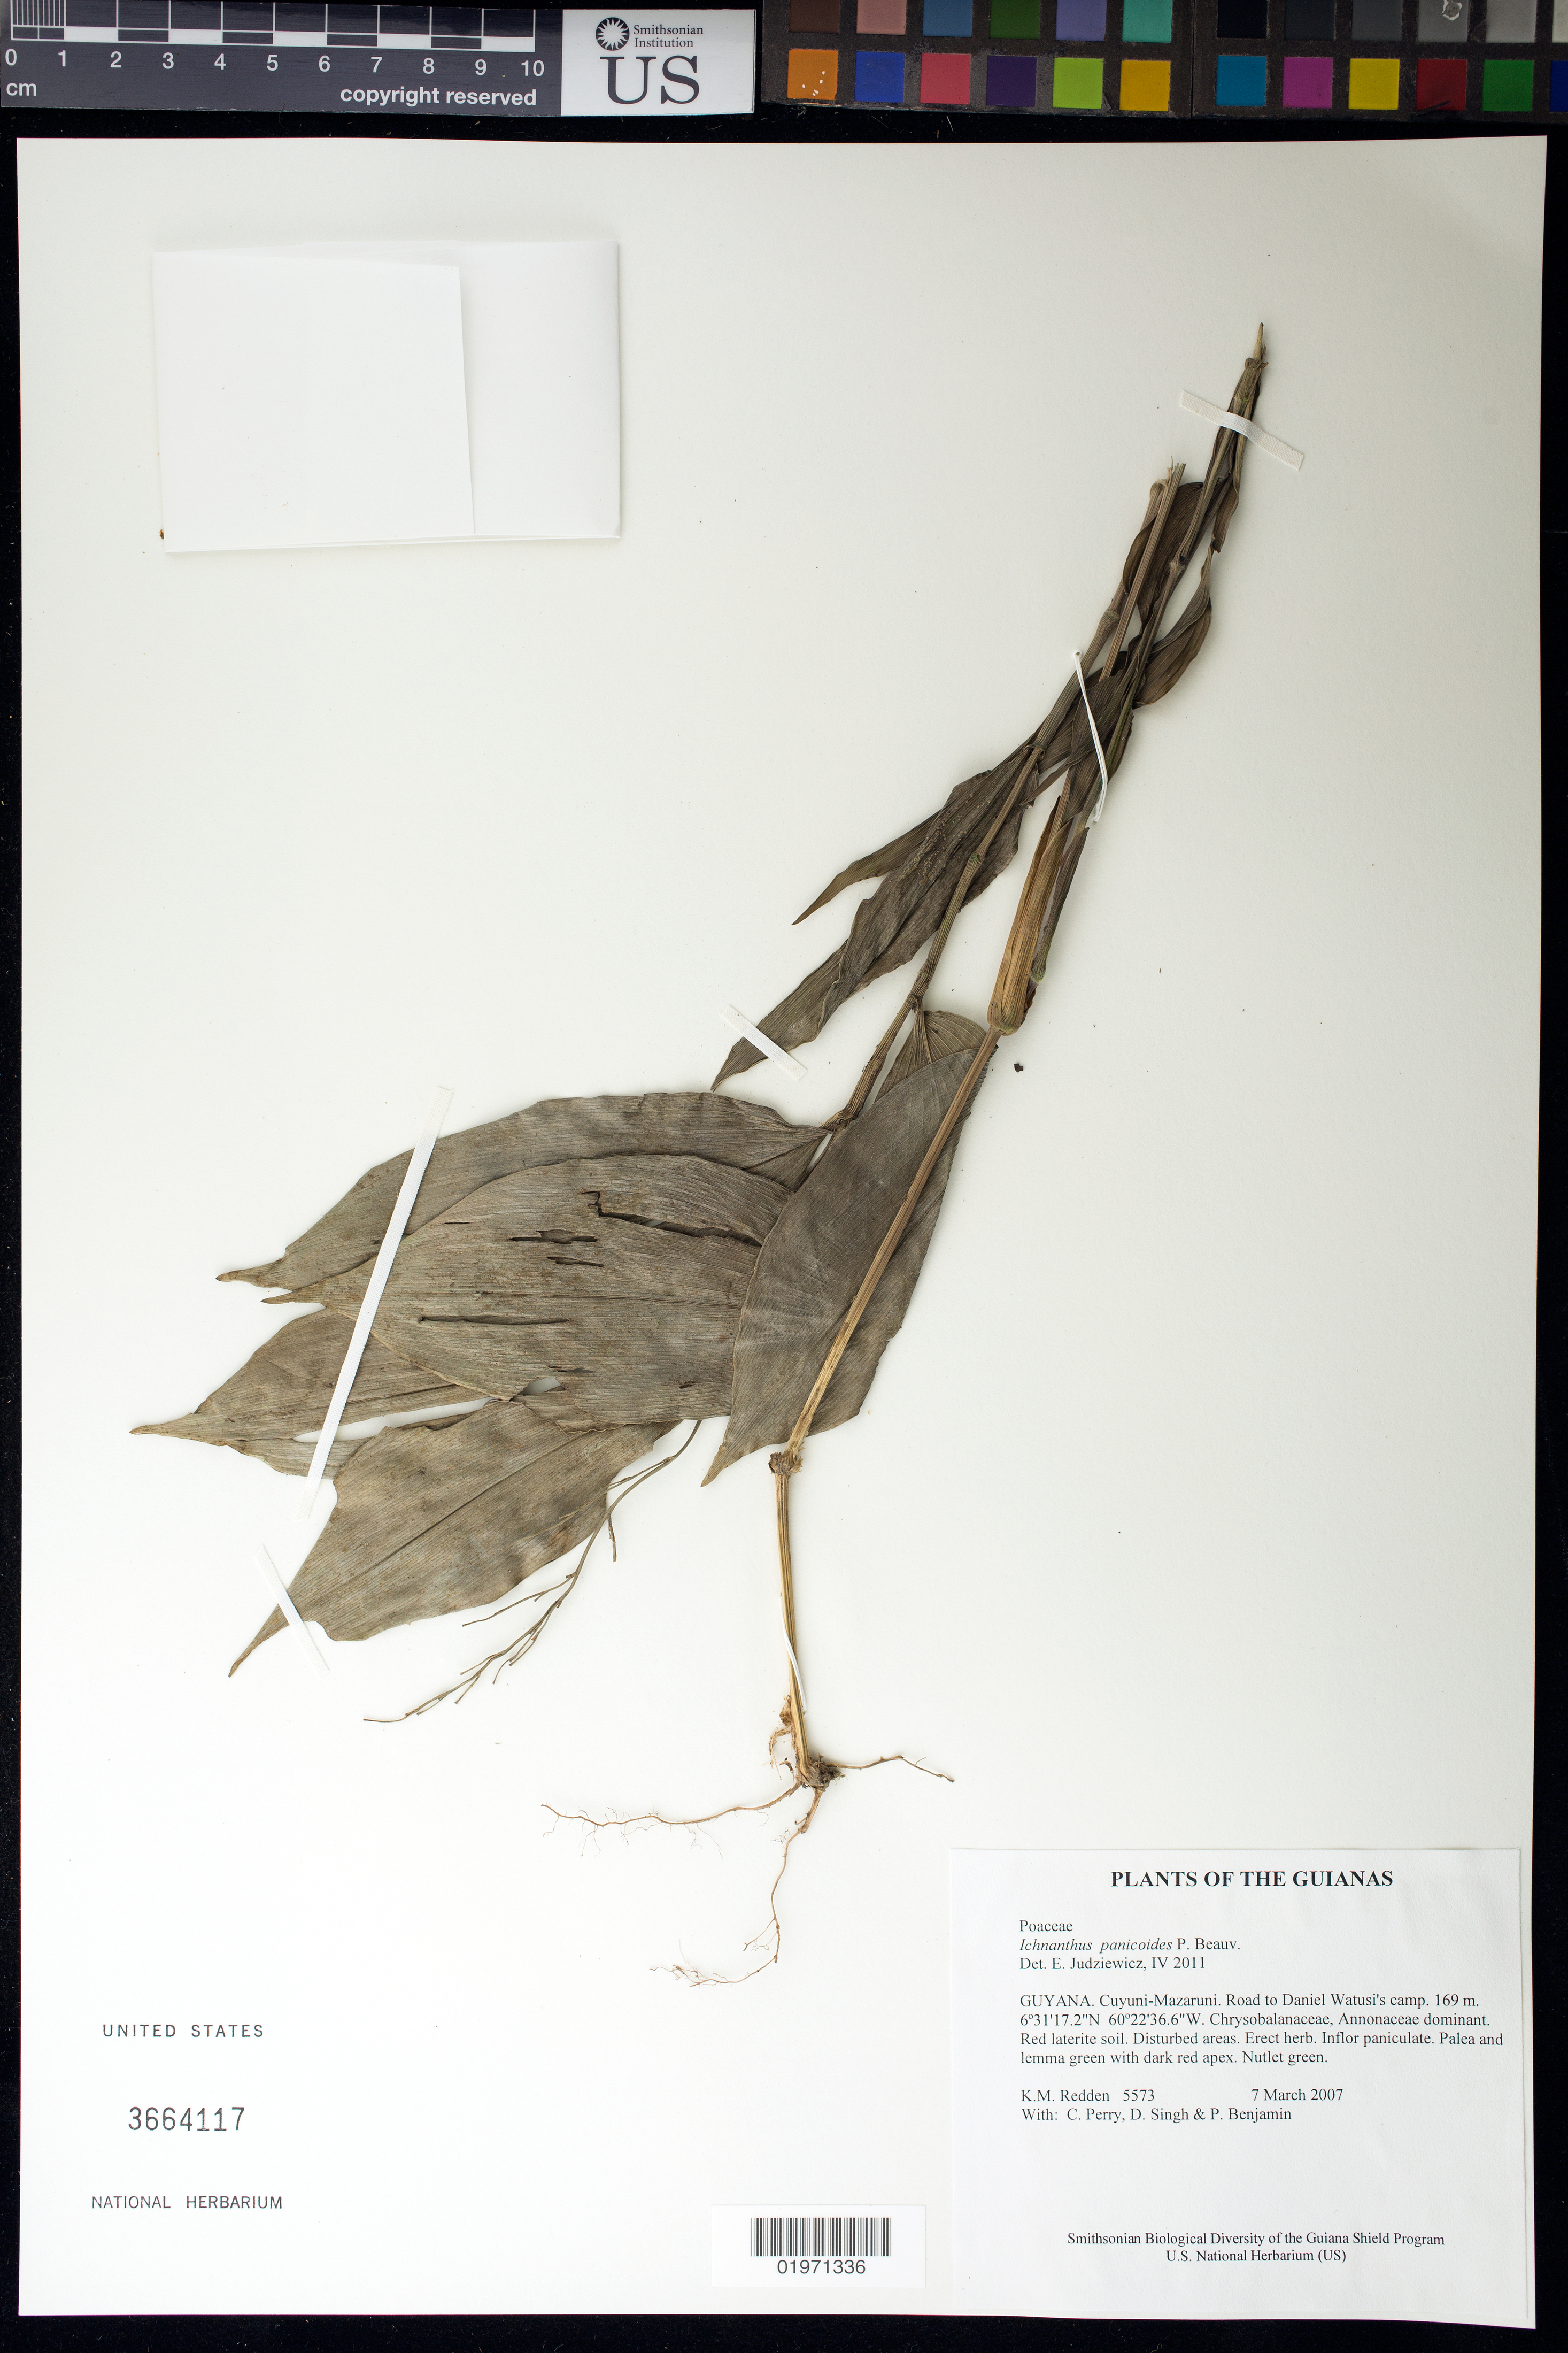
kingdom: Plantae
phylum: Tracheophyta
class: Liliopsida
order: Poales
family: Poaceae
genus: Ichnanthus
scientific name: Ichnanthus panicoides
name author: P. Beauv.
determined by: Judziewicz, E. J.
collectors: K. M. Redden, C. Perry, D. Singh & P. Benjamin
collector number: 5573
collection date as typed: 7 March 2007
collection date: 2007-03-07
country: Guyana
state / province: Cuyuni-Mazaruni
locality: Road to Daniel Watusi's camp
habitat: Chrysobalanaceae, Annonaceae dominant. Red laterite soil. Disturbed areas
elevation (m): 169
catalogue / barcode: US 3664117